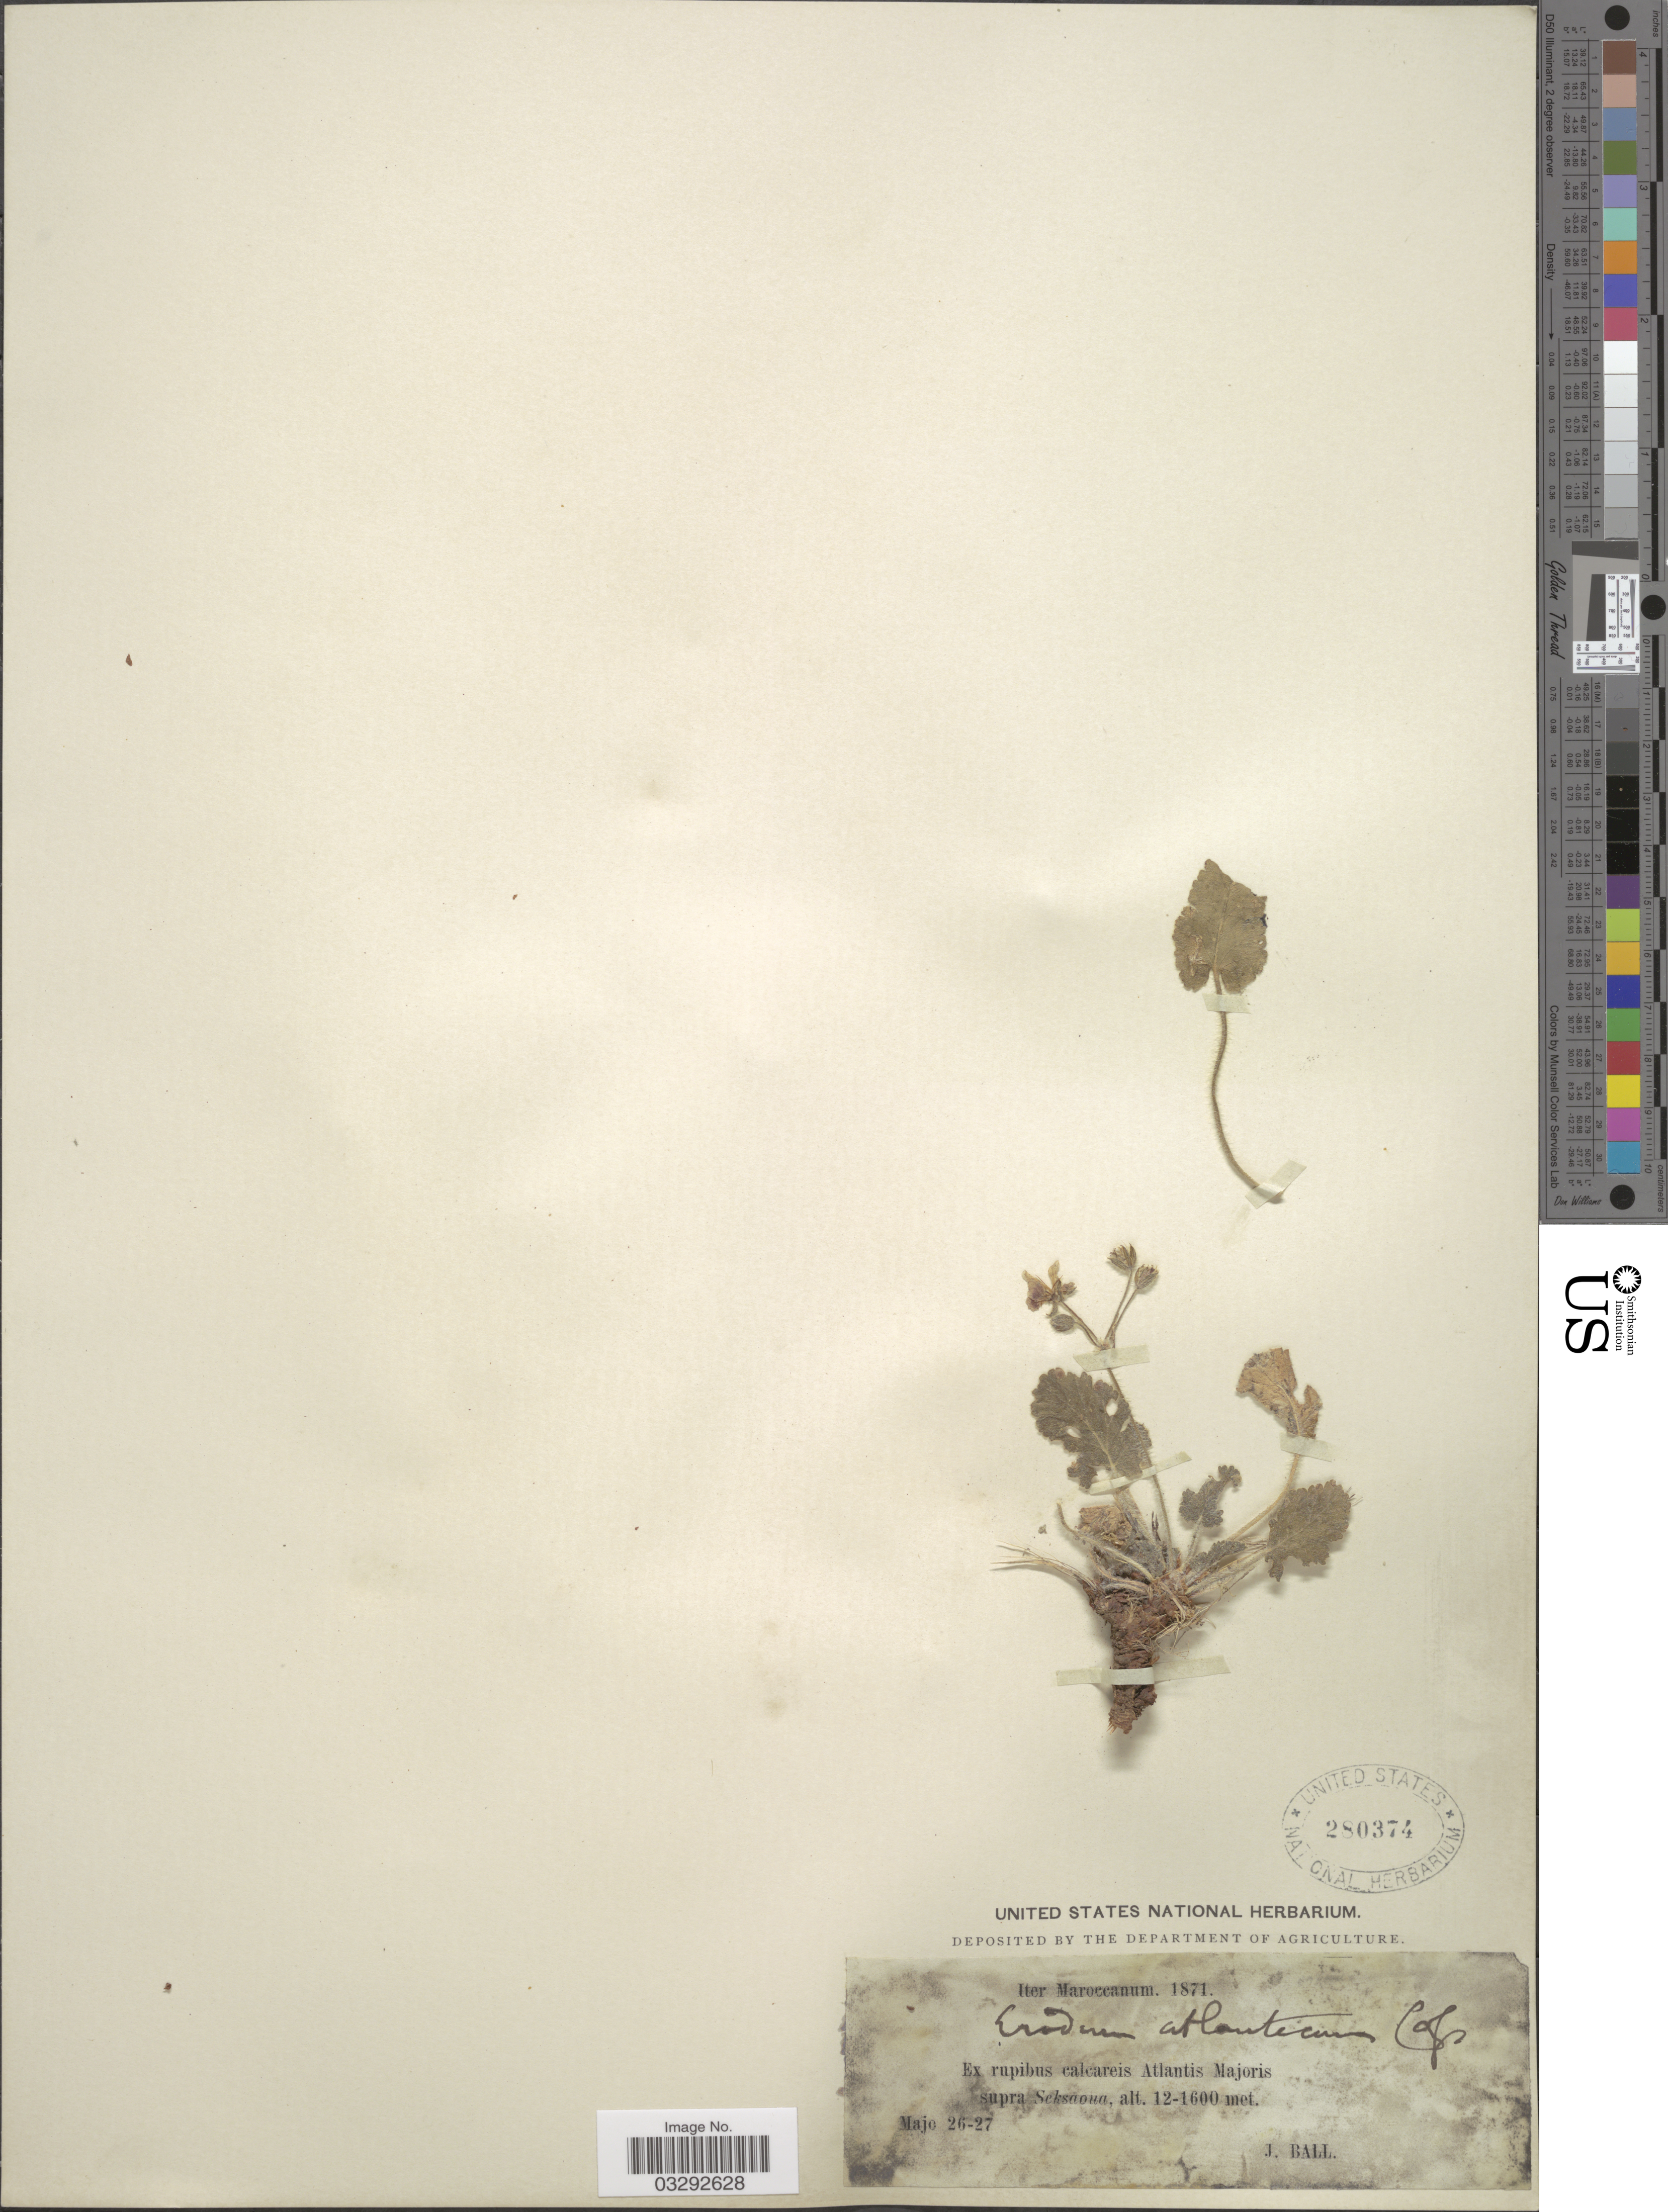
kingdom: Plantae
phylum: Tracheophyta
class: Magnoliopsida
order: Geraniales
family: Geraniaceae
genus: Erodium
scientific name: Erodium atlanticum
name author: Coss.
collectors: J. Ball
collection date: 1871-05-26/1871-05-27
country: Morocco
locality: Iter Maroccanum. Ex rupibus calcareis Atlantis Majoris supra Seksaoua.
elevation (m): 1200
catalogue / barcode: US 280374